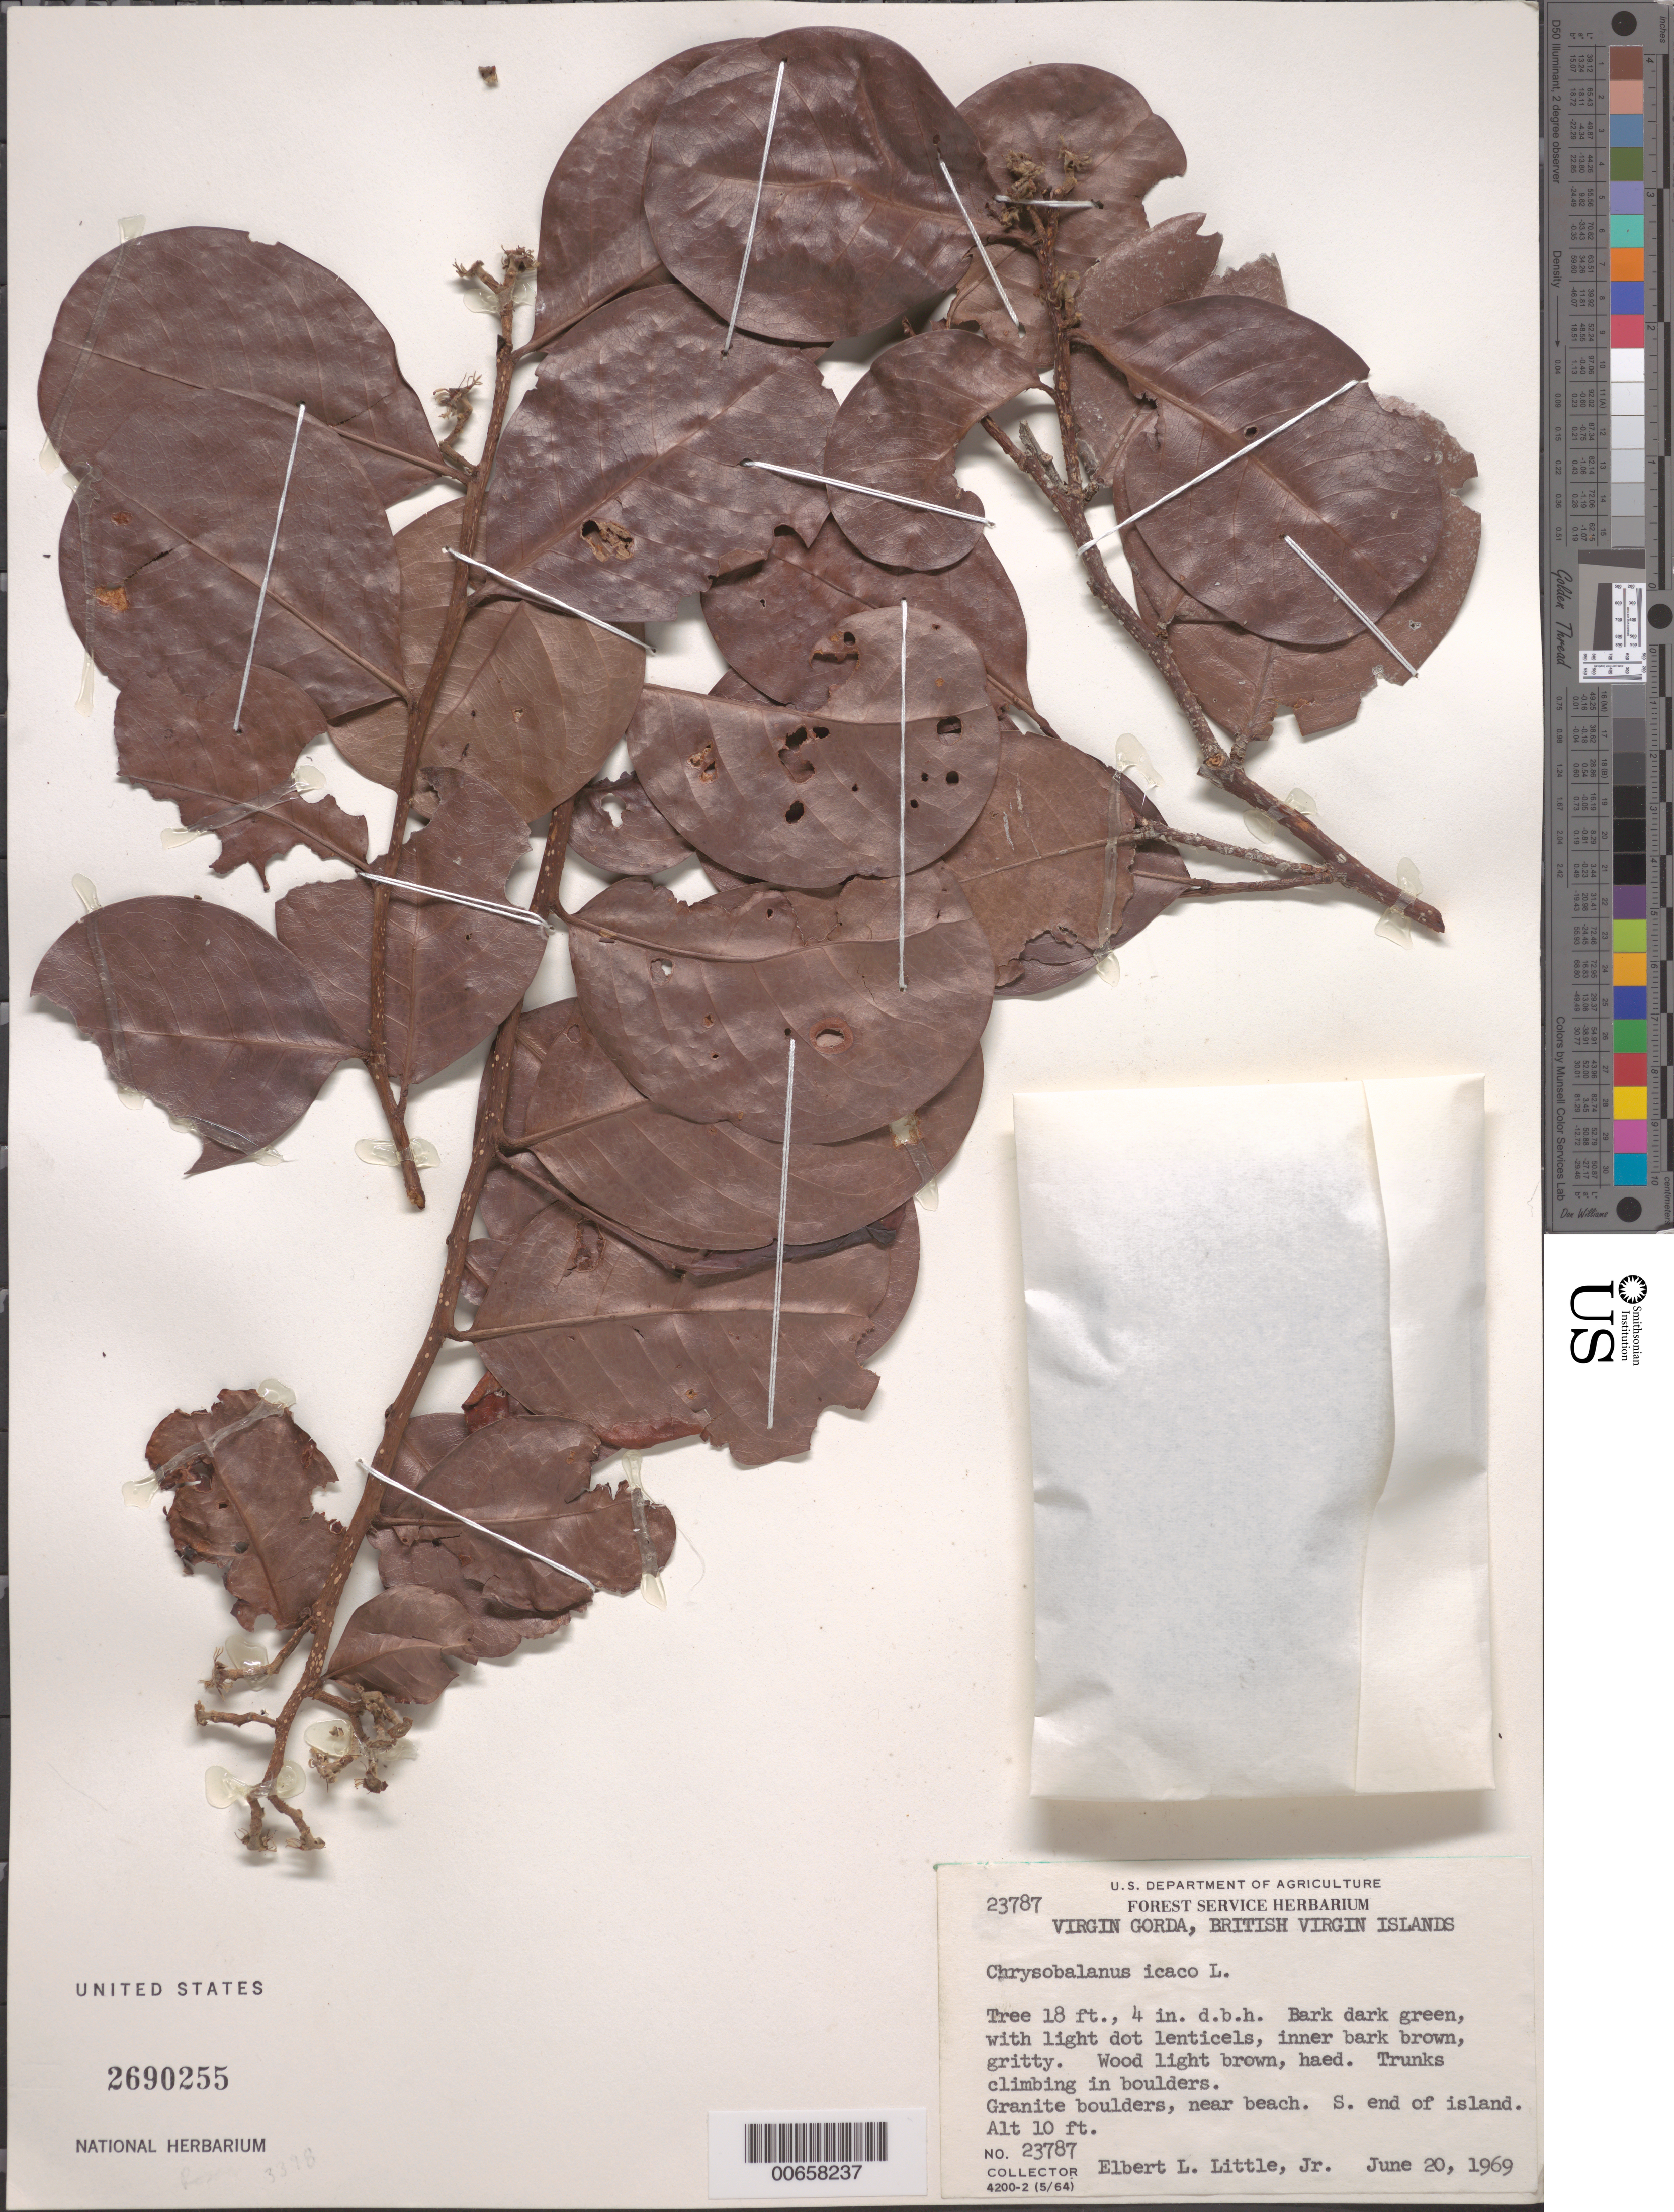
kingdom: Plantae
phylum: Tracheophyta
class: Magnoliopsida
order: Malpighiales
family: Chrysobalanaceae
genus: Chrysobalanus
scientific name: Chrysobalanus icaco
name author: L.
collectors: E. L. Little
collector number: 23787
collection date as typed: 20 Jun 1969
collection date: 1969-06-20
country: British Virgin Islands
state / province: Virgin Gorda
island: Virgin Gorda Island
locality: S end of I., near beach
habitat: Granite boulders, near beach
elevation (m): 3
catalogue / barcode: US 2690255